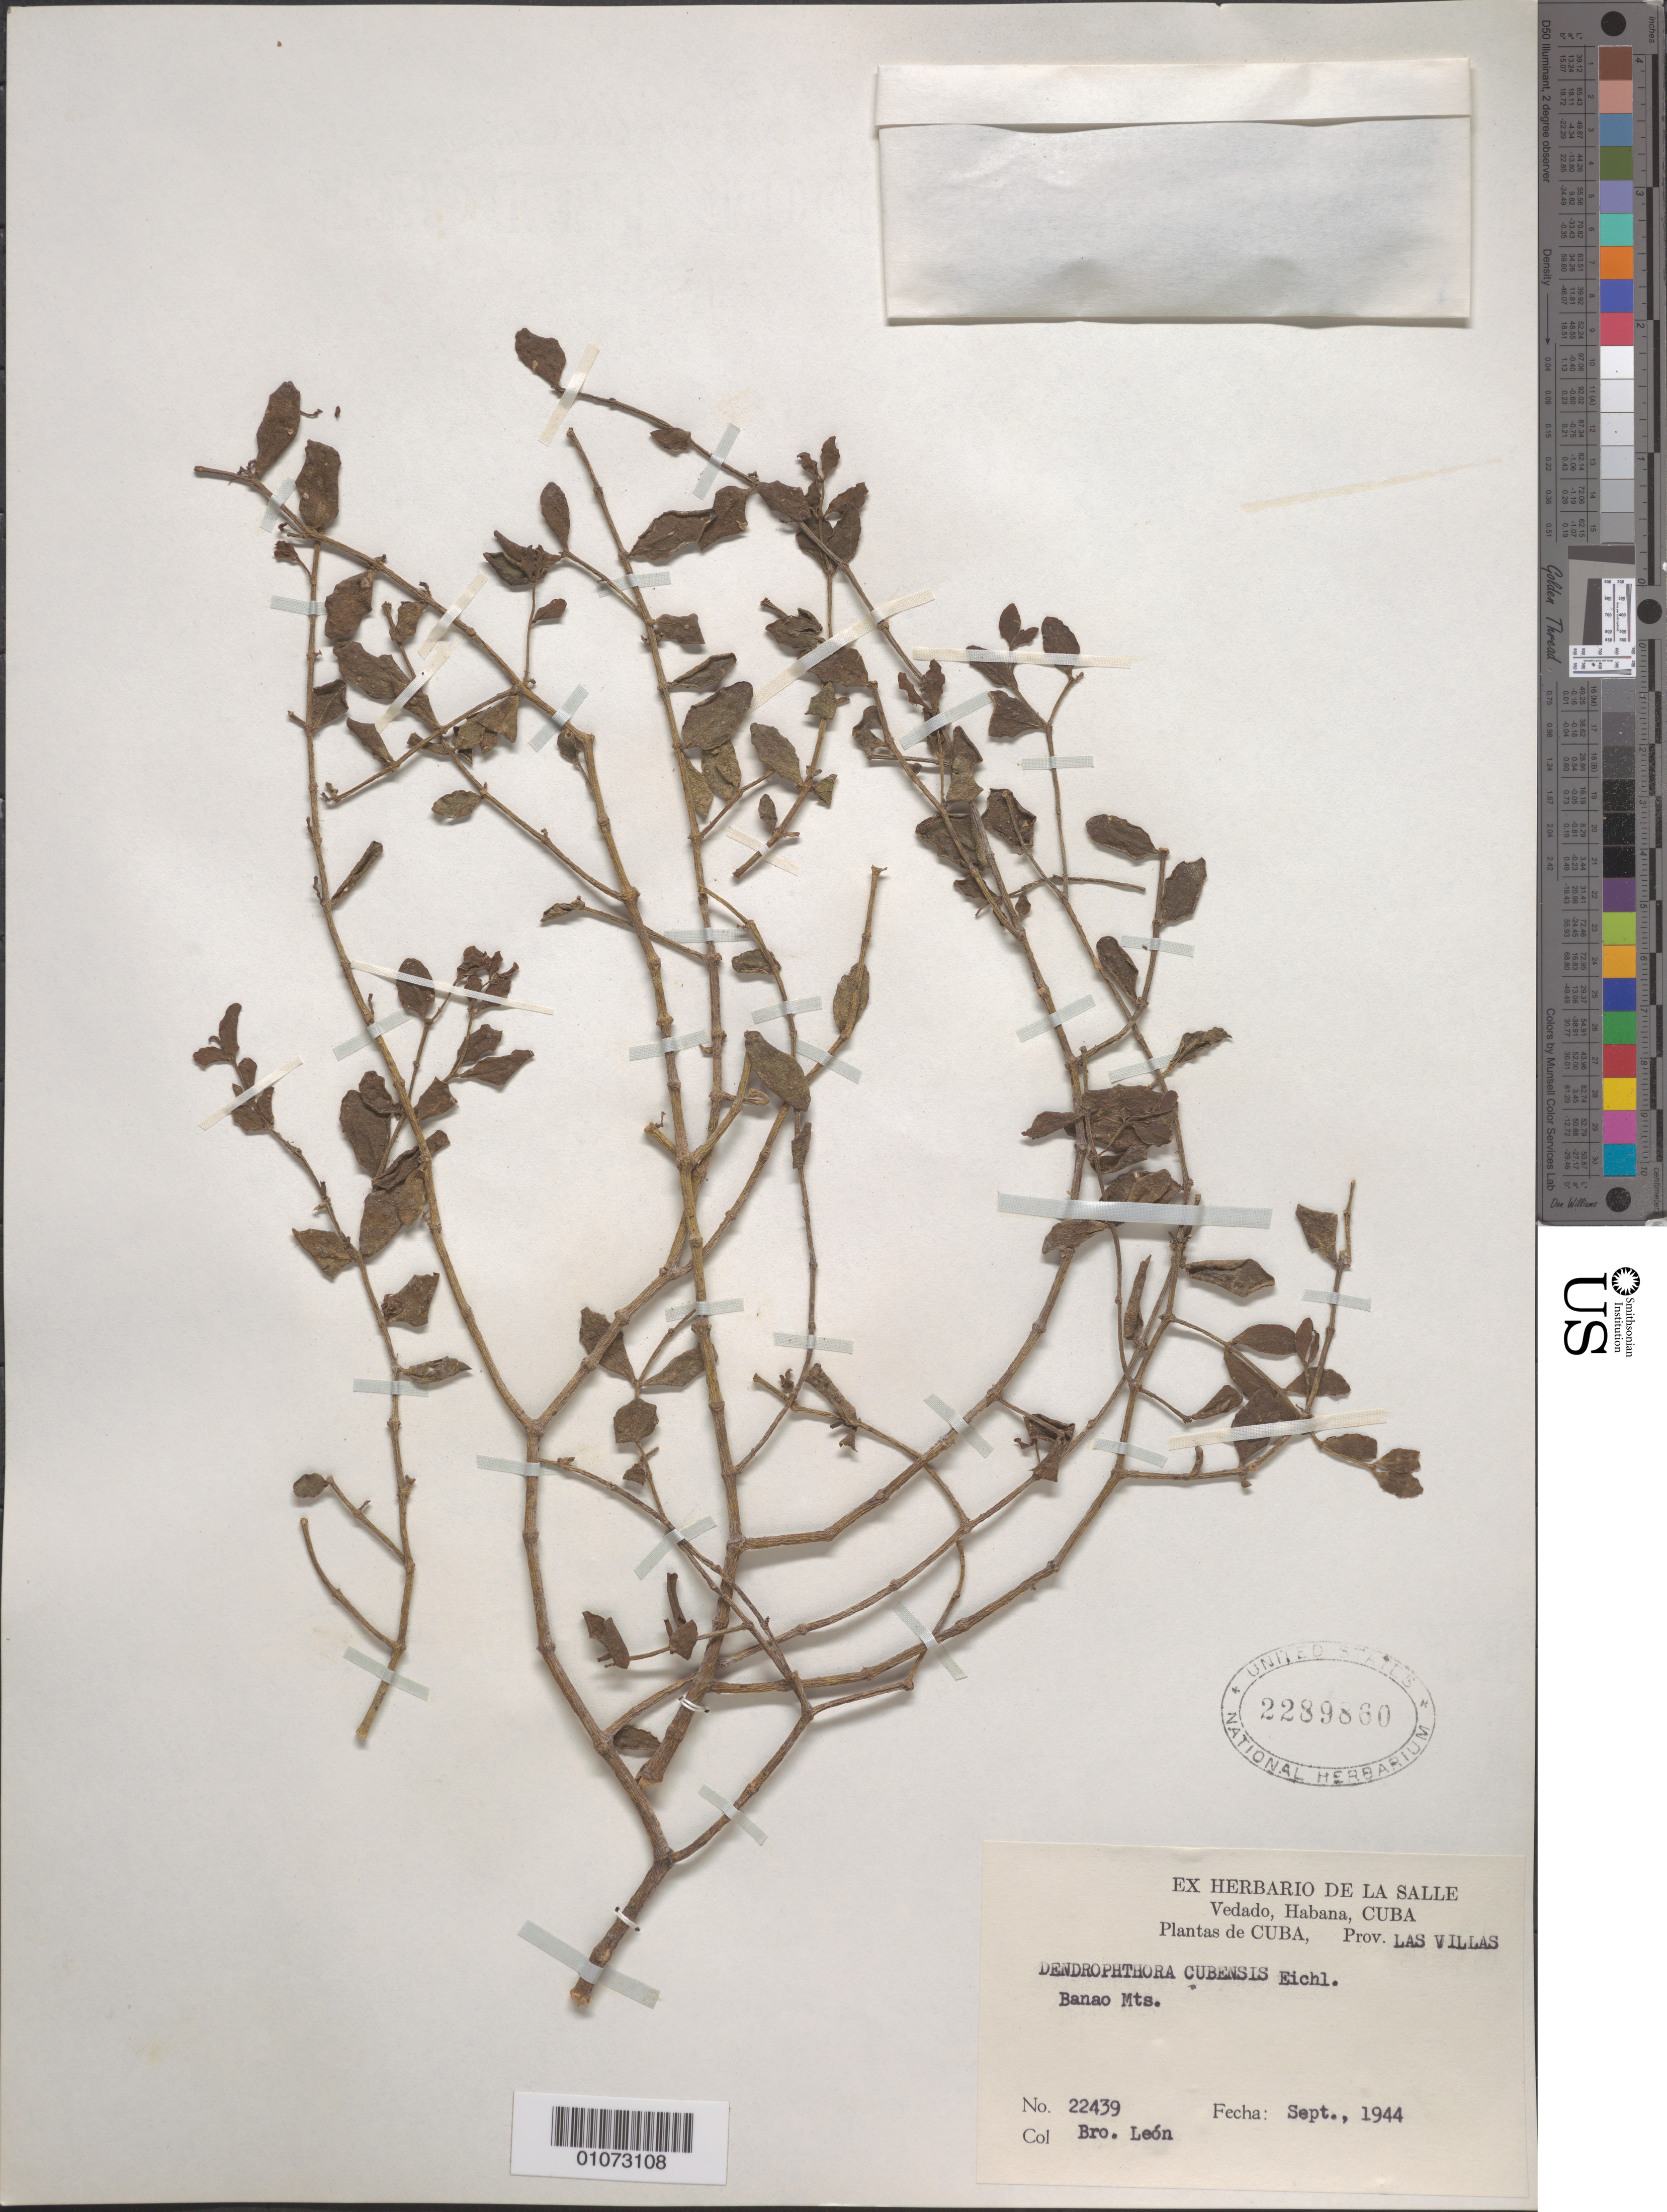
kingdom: Plantae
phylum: Tracheophyta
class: Magnoliopsida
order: Santalales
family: Viscaceae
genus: Dendrophthora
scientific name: Dendrophthora cubensis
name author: Eichler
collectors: Bro. León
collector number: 22439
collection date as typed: Sep 1944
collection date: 1944-09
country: Cuba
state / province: Las Villas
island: Cuba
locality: Banao Mts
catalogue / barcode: US 2289860